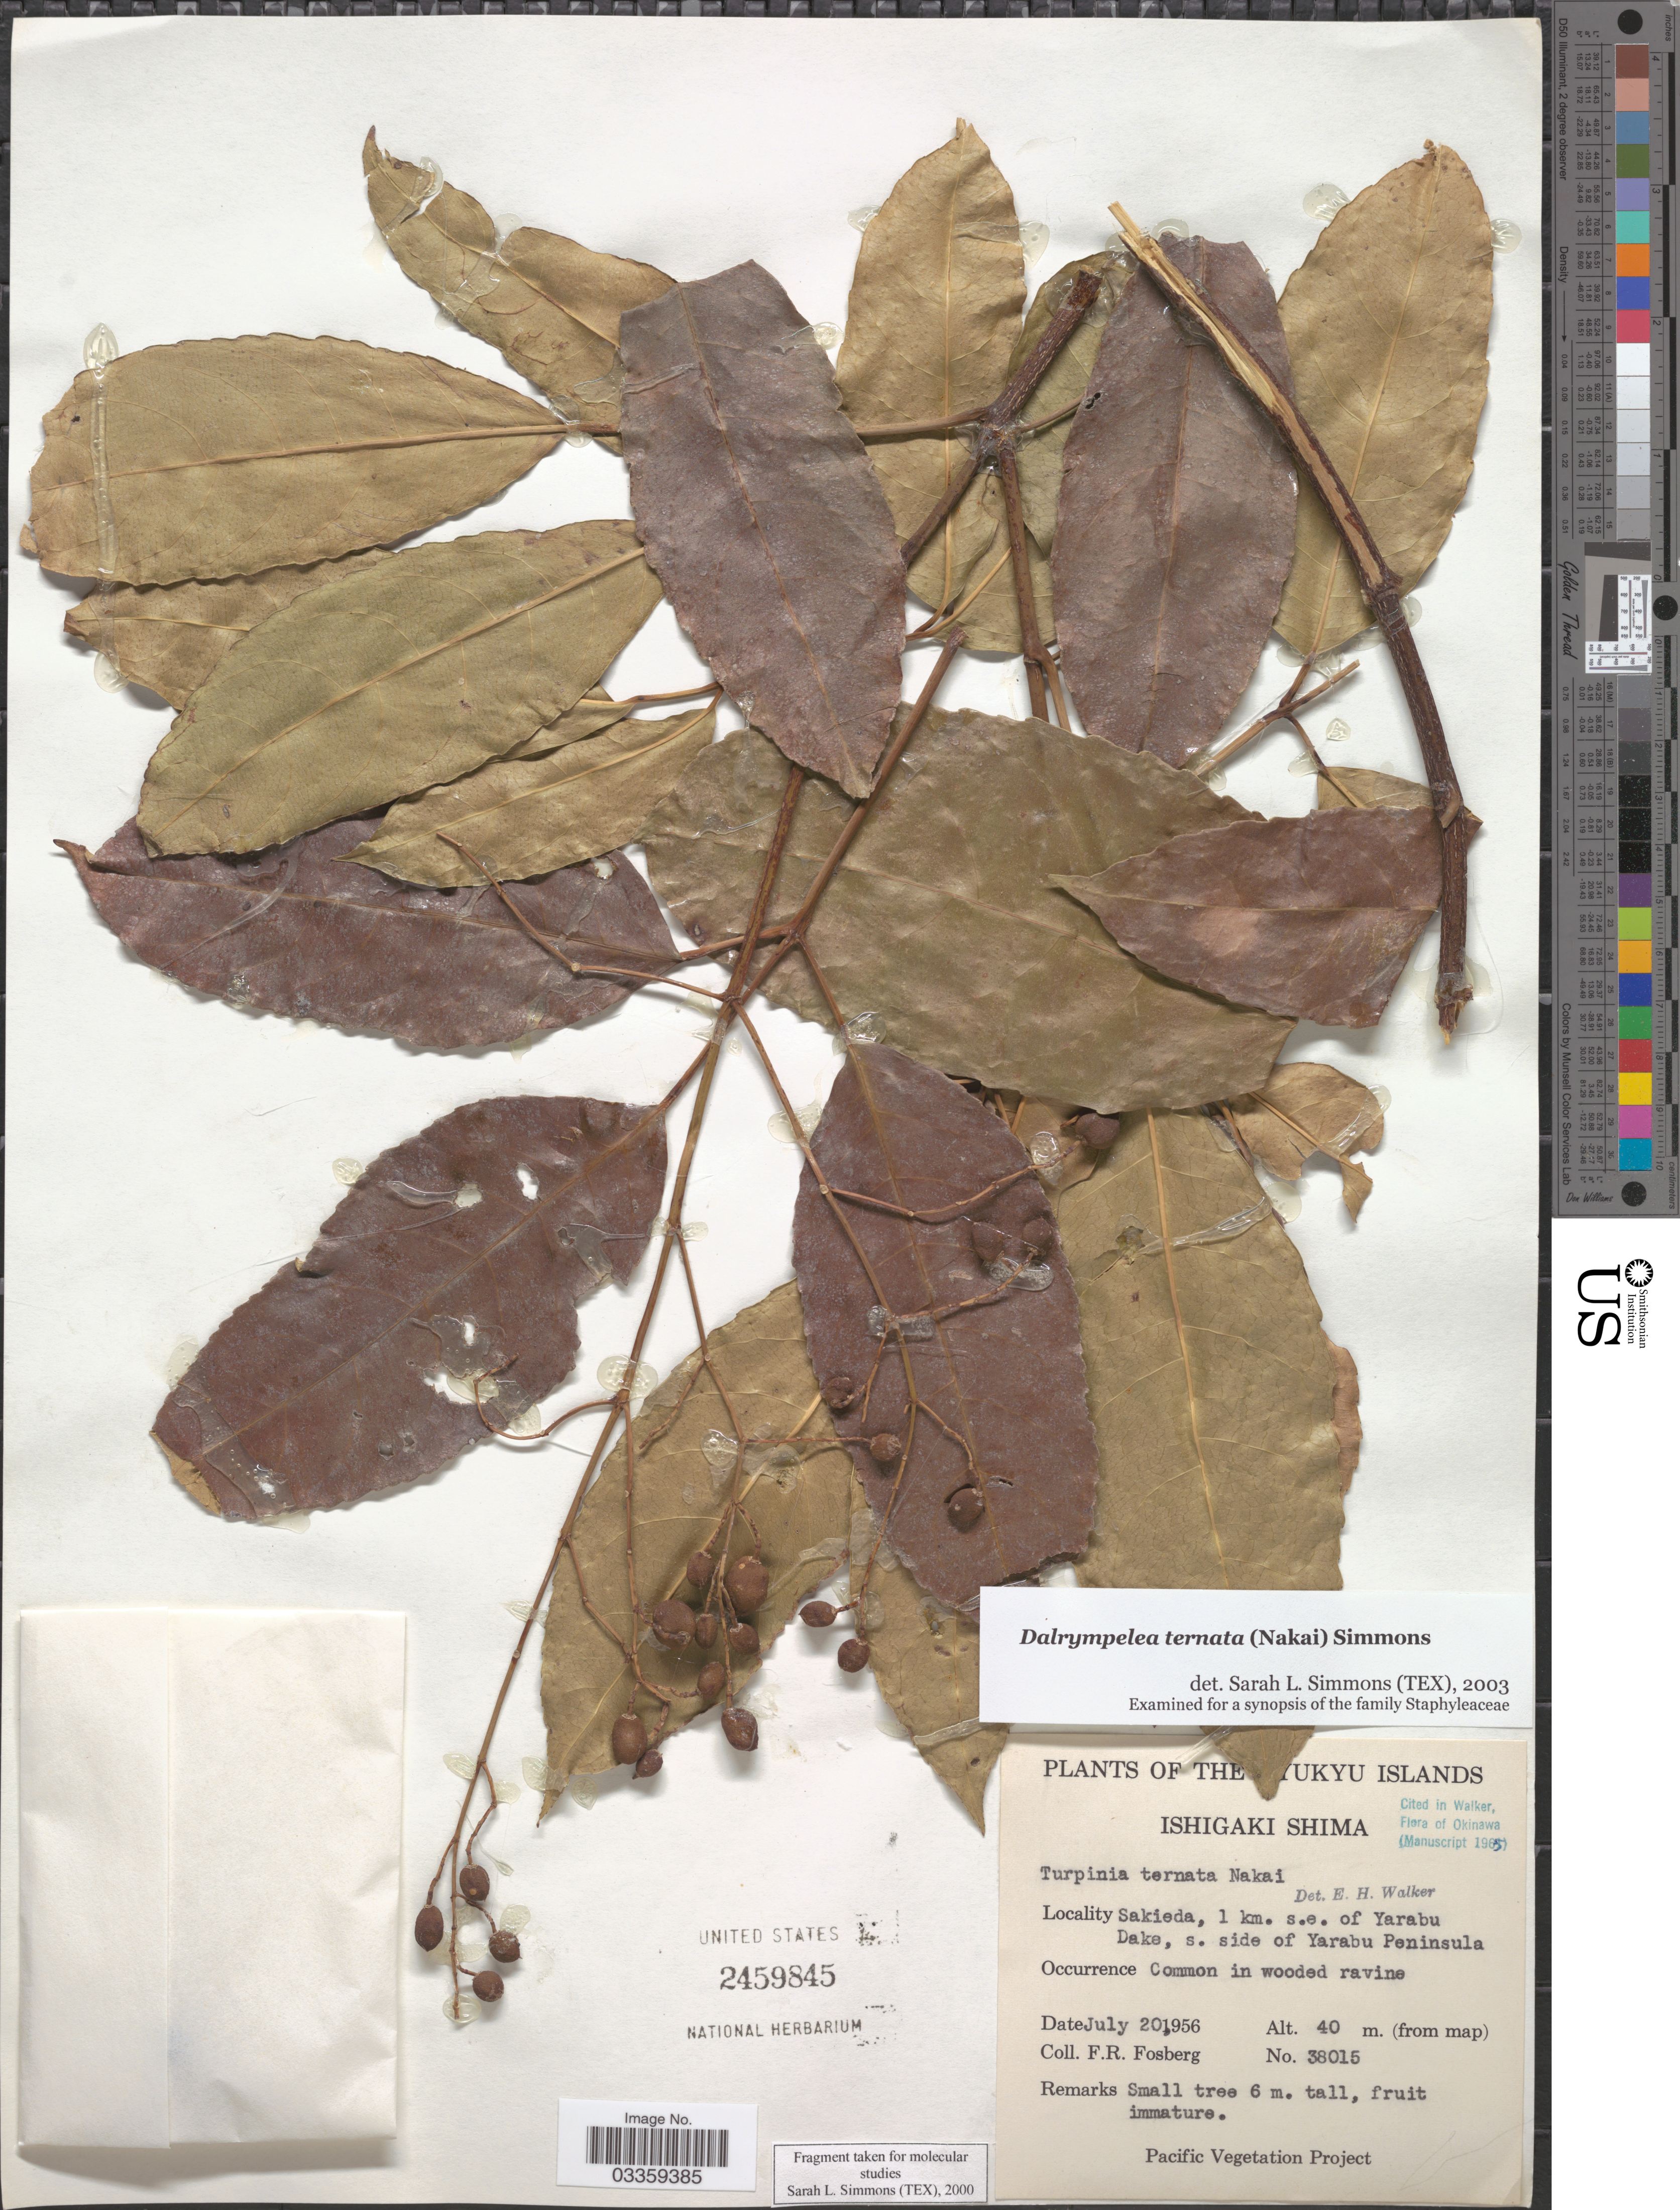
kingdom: Plantae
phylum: Tracheophyta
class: Magnoliopsida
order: Crossosomatales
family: Staphyleaceae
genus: Turpinia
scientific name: Turpinia ternata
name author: Nakai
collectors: F. R. Fosberg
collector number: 38015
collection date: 1956-07-20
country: Japan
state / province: Okinawa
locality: Ryukyu Islands. Ishigaki Shima. Sakieda, 1 km. s.e. of Yarabu Dake, s. side of Yarabu Peninsula.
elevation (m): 40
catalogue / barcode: US 2459845